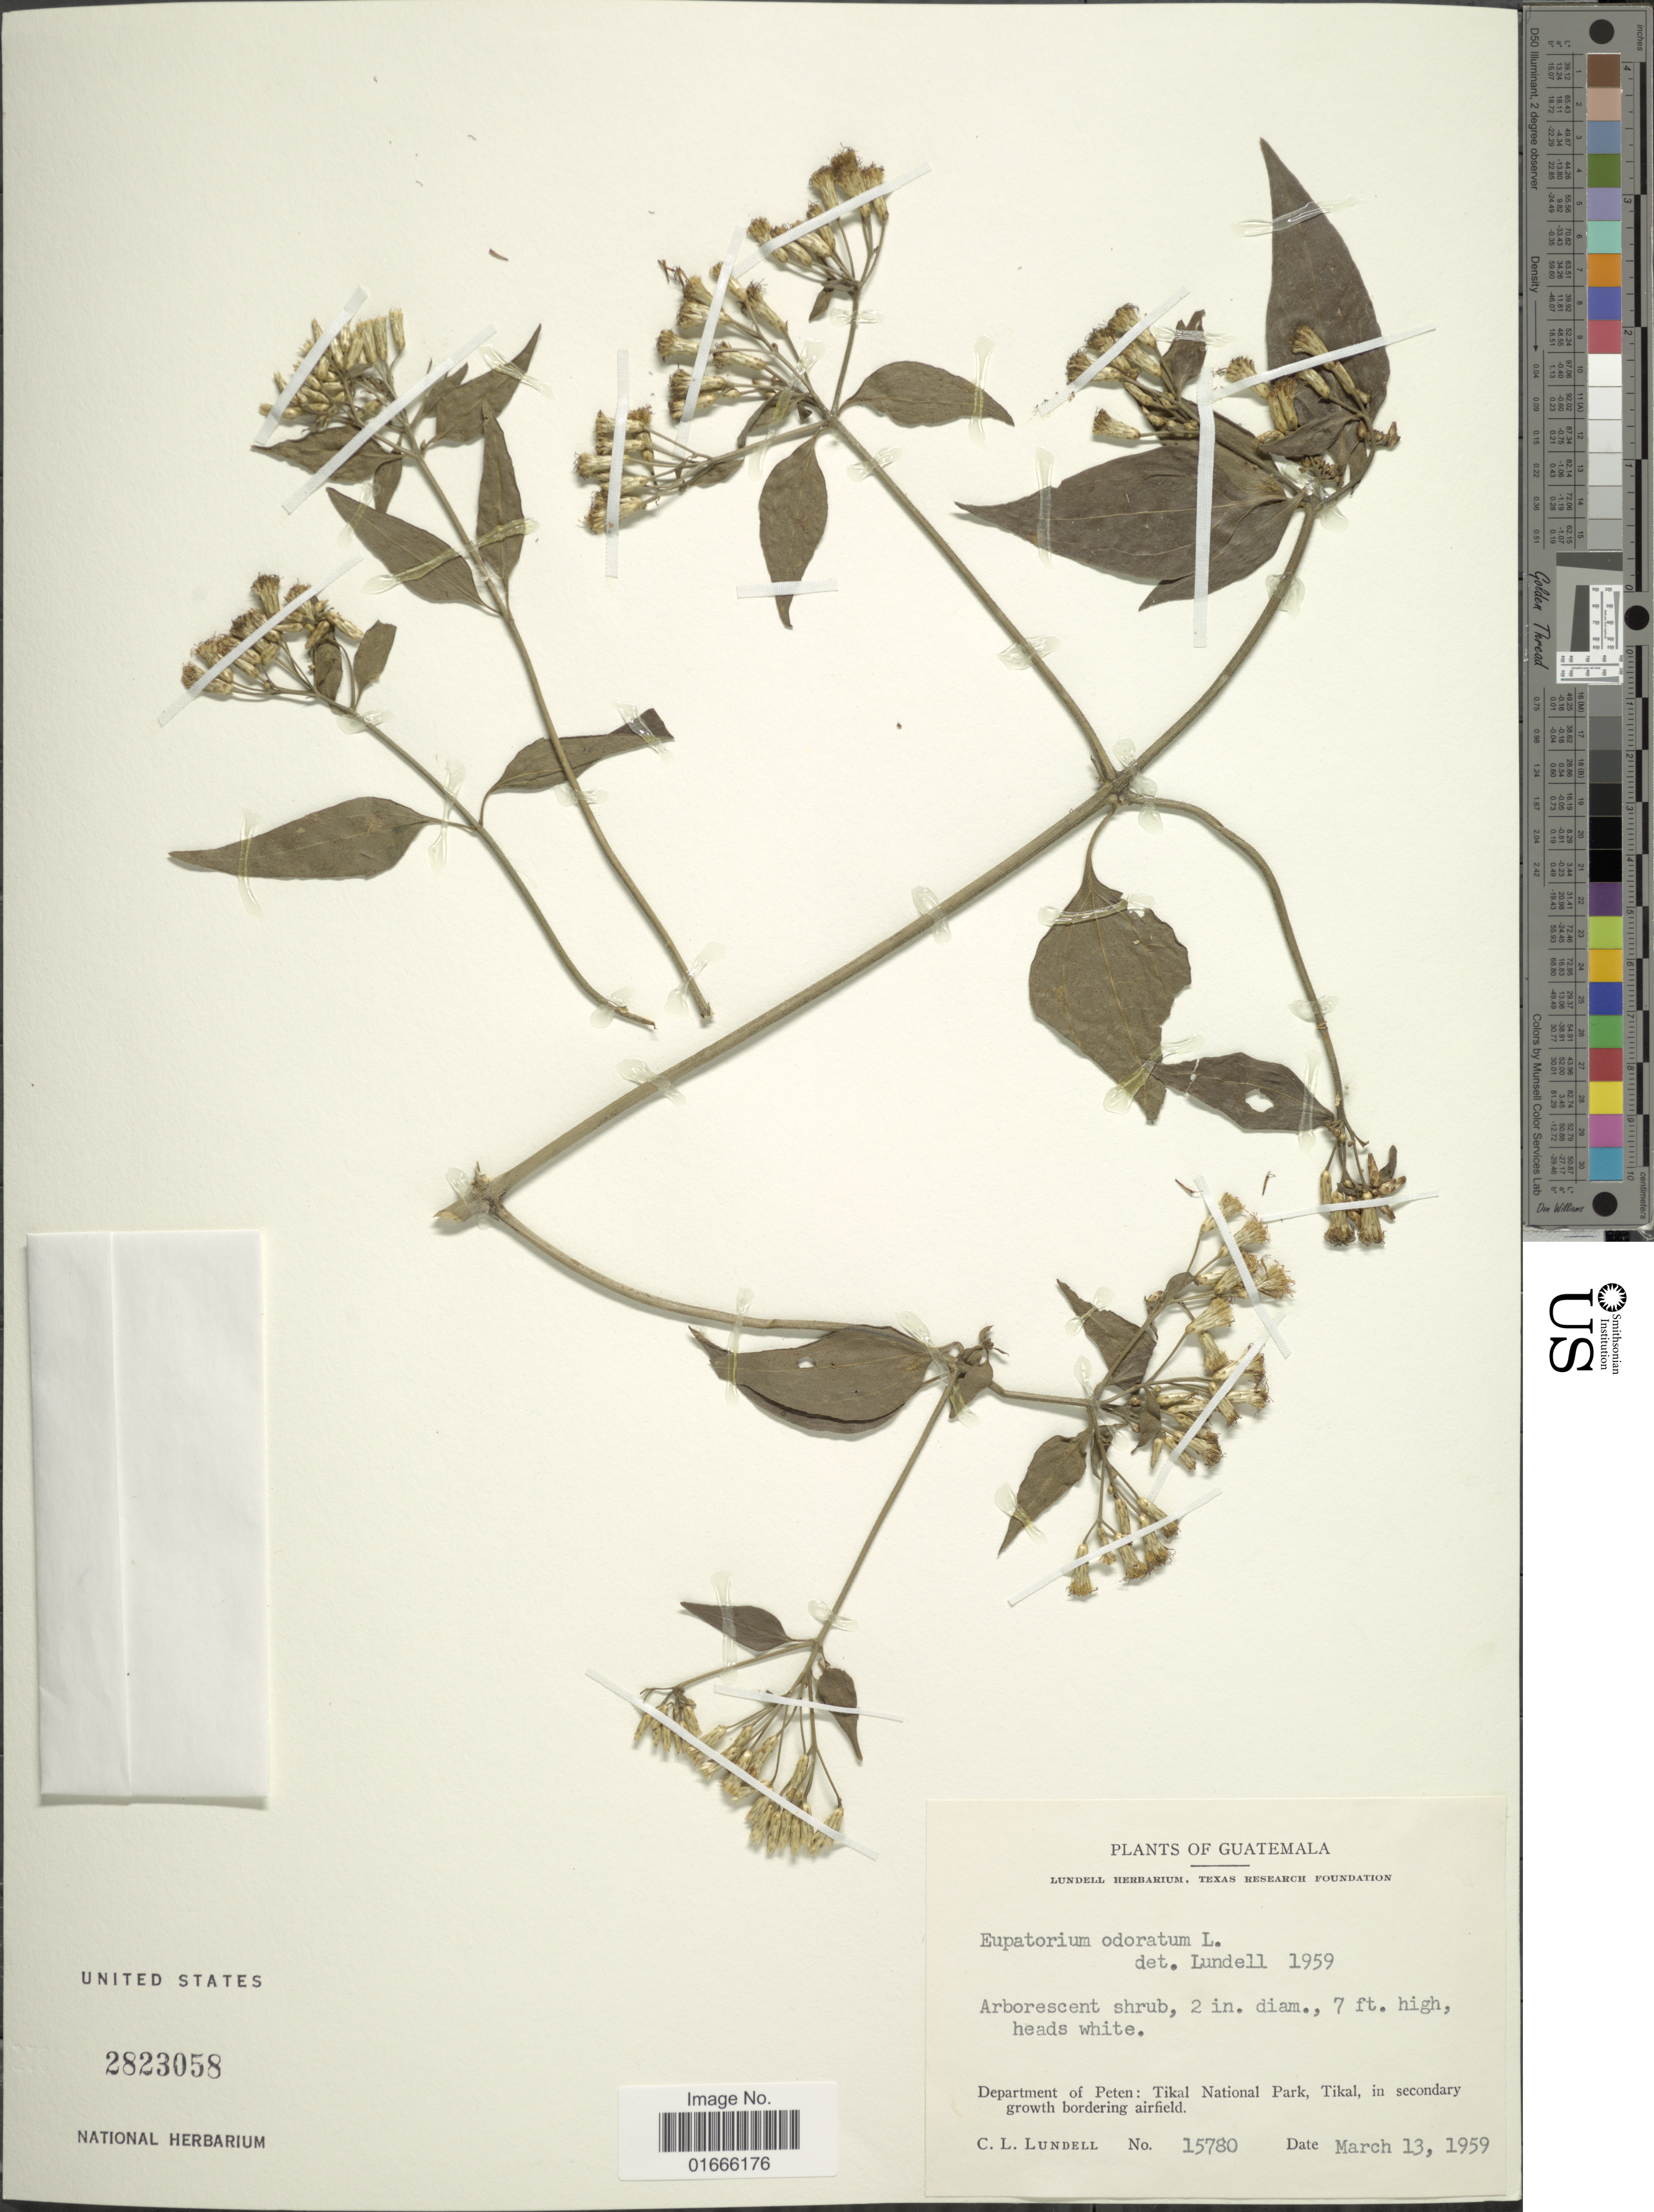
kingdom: Plantae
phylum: Tracheophyta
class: Magnoliopsida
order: Asterales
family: Asteraceae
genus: Chromolaena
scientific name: Chromolaena odorata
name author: (L.) R.M. King & H. Rob.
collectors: C. L. Lundell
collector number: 15780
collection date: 1959-03-13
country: Guatemala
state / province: El Petén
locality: Departement of Peten, Tikal National Park, Tikal, in secondary growth bordering airfield.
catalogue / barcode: US 2823058